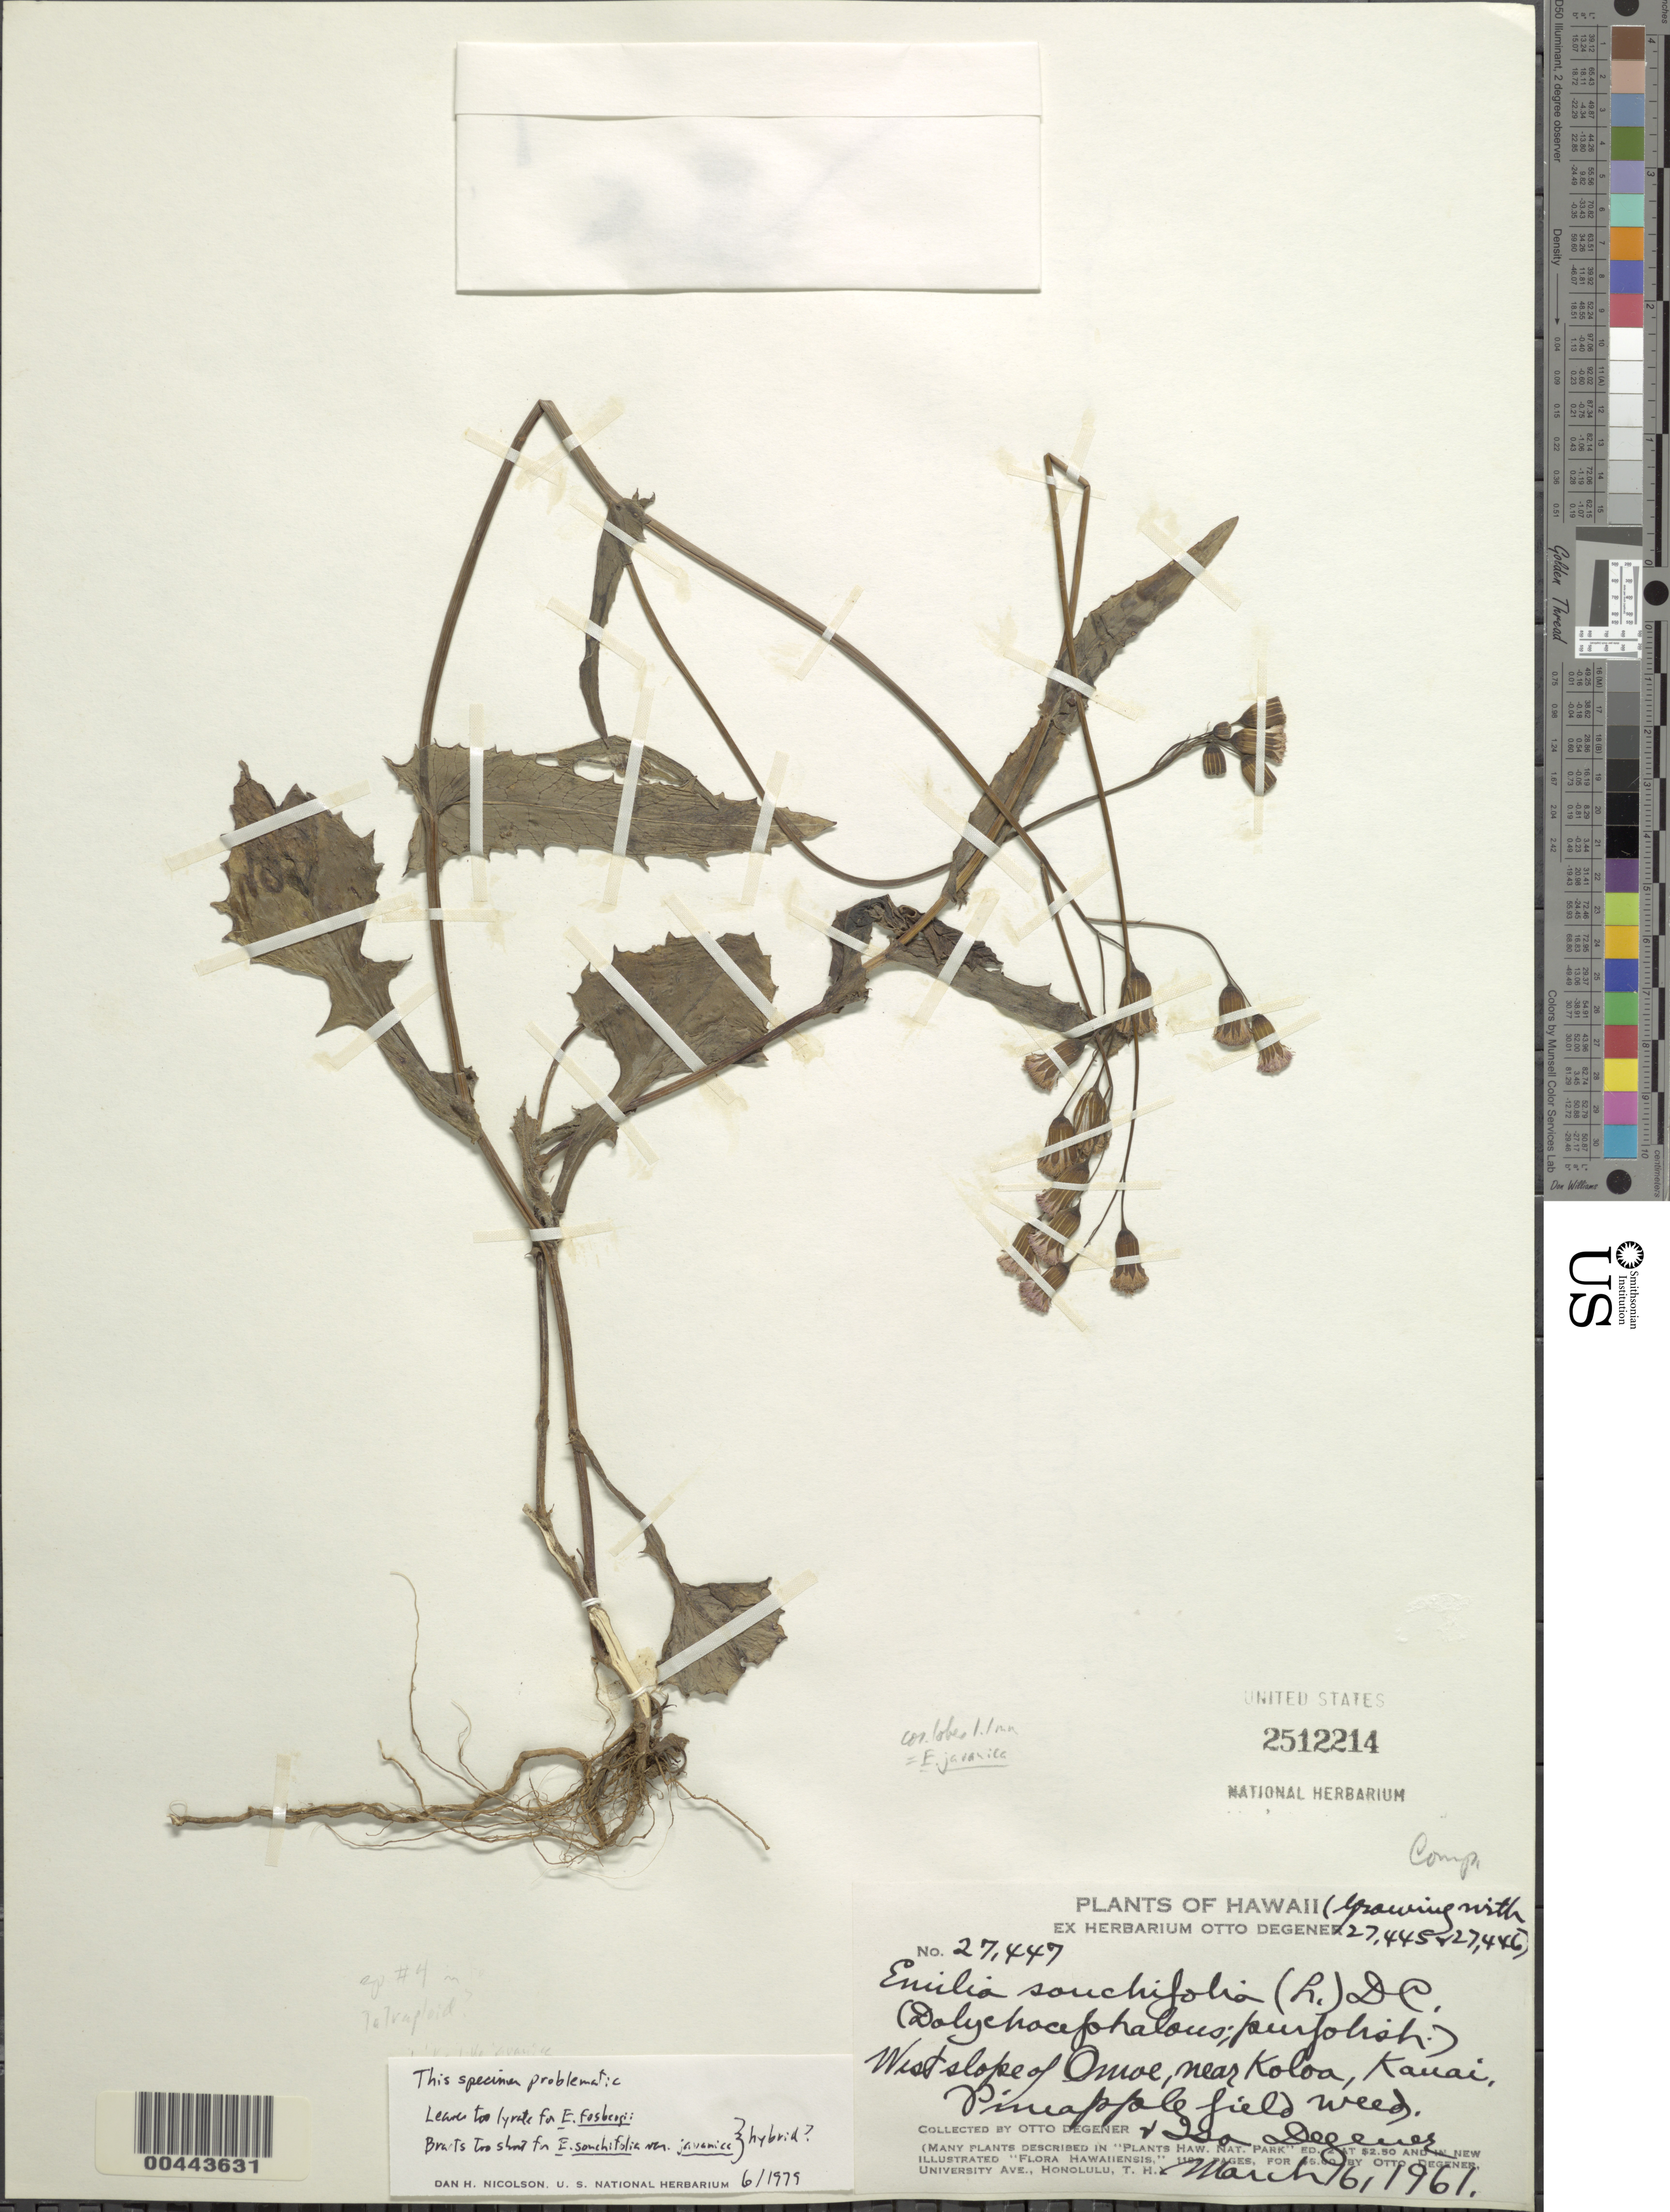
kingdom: Plantae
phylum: Tracheophyta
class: Magnoliopsida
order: Asterales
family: Asteraceae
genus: Emilia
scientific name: Emilia fosbergii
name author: Nicolson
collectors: O. Degener & I. Degener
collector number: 27447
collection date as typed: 16 Mar 1961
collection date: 1961-03-16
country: United States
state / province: Hawaii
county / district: Kauai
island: Kaua'i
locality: W slope of Omoe, near Koloa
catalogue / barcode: US 2512214